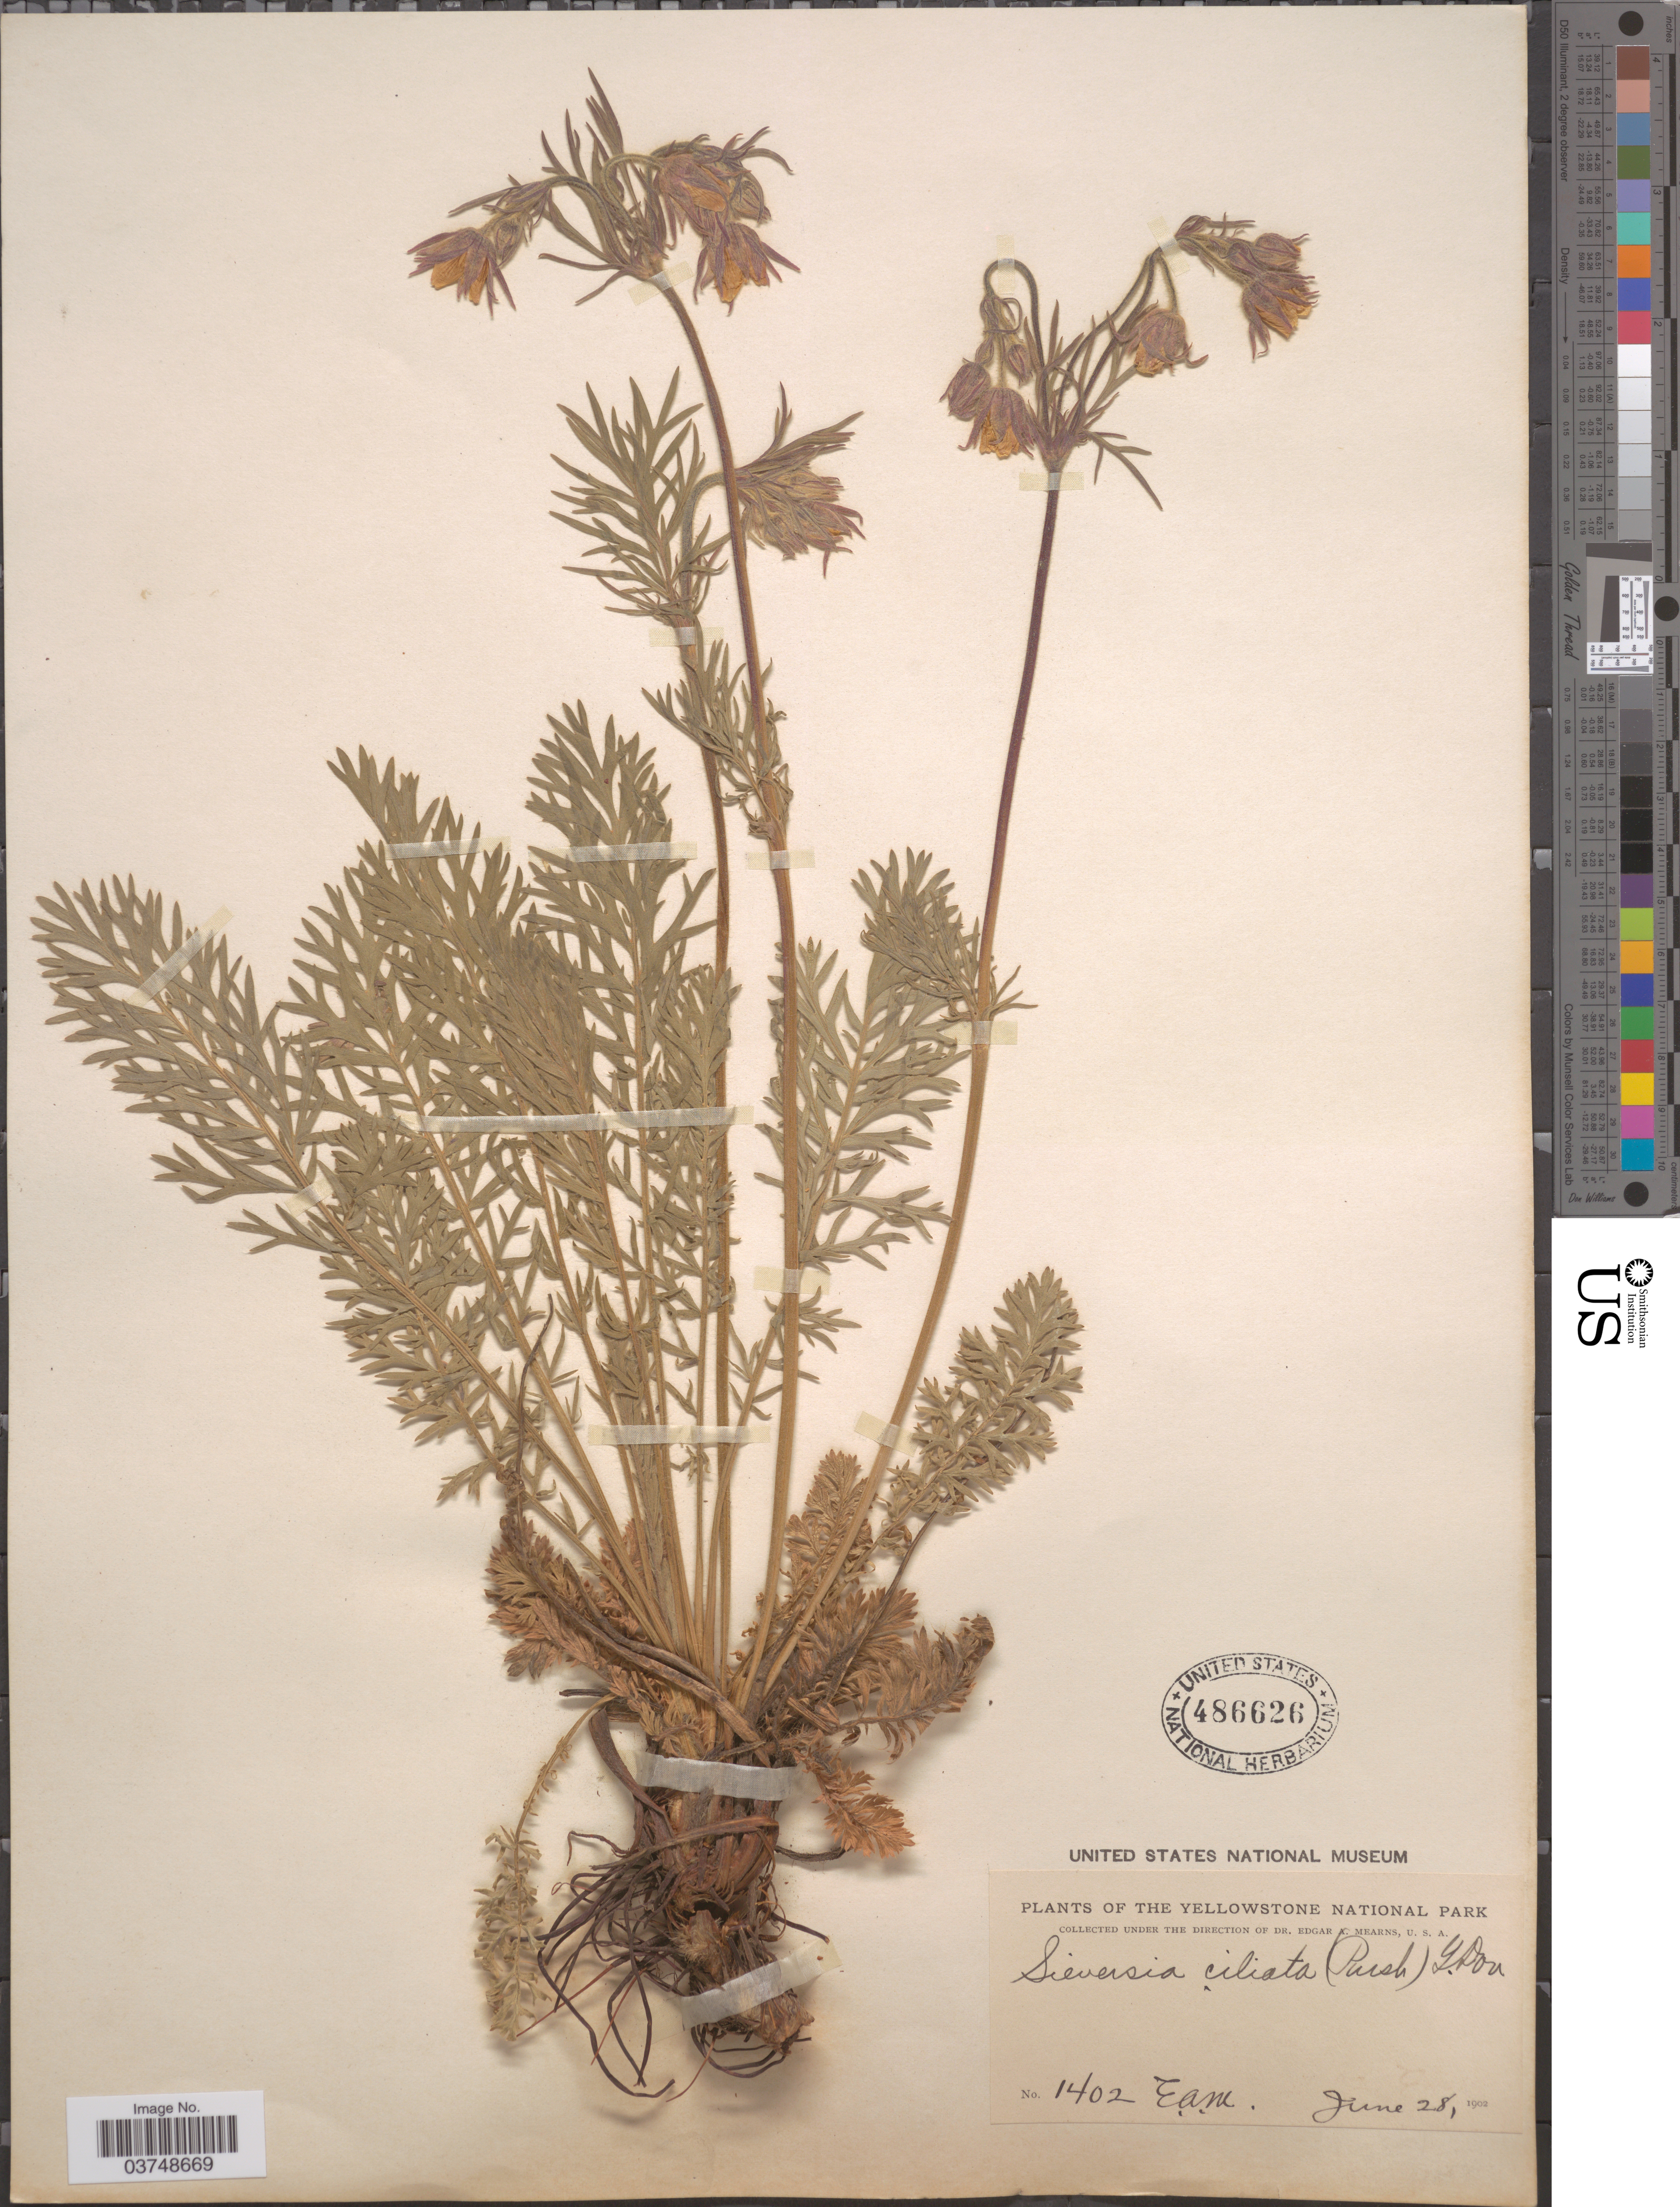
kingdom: Plantae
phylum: Tracheophyta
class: Magnoliopsida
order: Rosales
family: Rosaceae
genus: Geum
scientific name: Geum triflorum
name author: Pursh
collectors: E. A. Mearns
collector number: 1402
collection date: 1902-06-28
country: United States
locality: Yellowstone National Park.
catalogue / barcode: US 486626